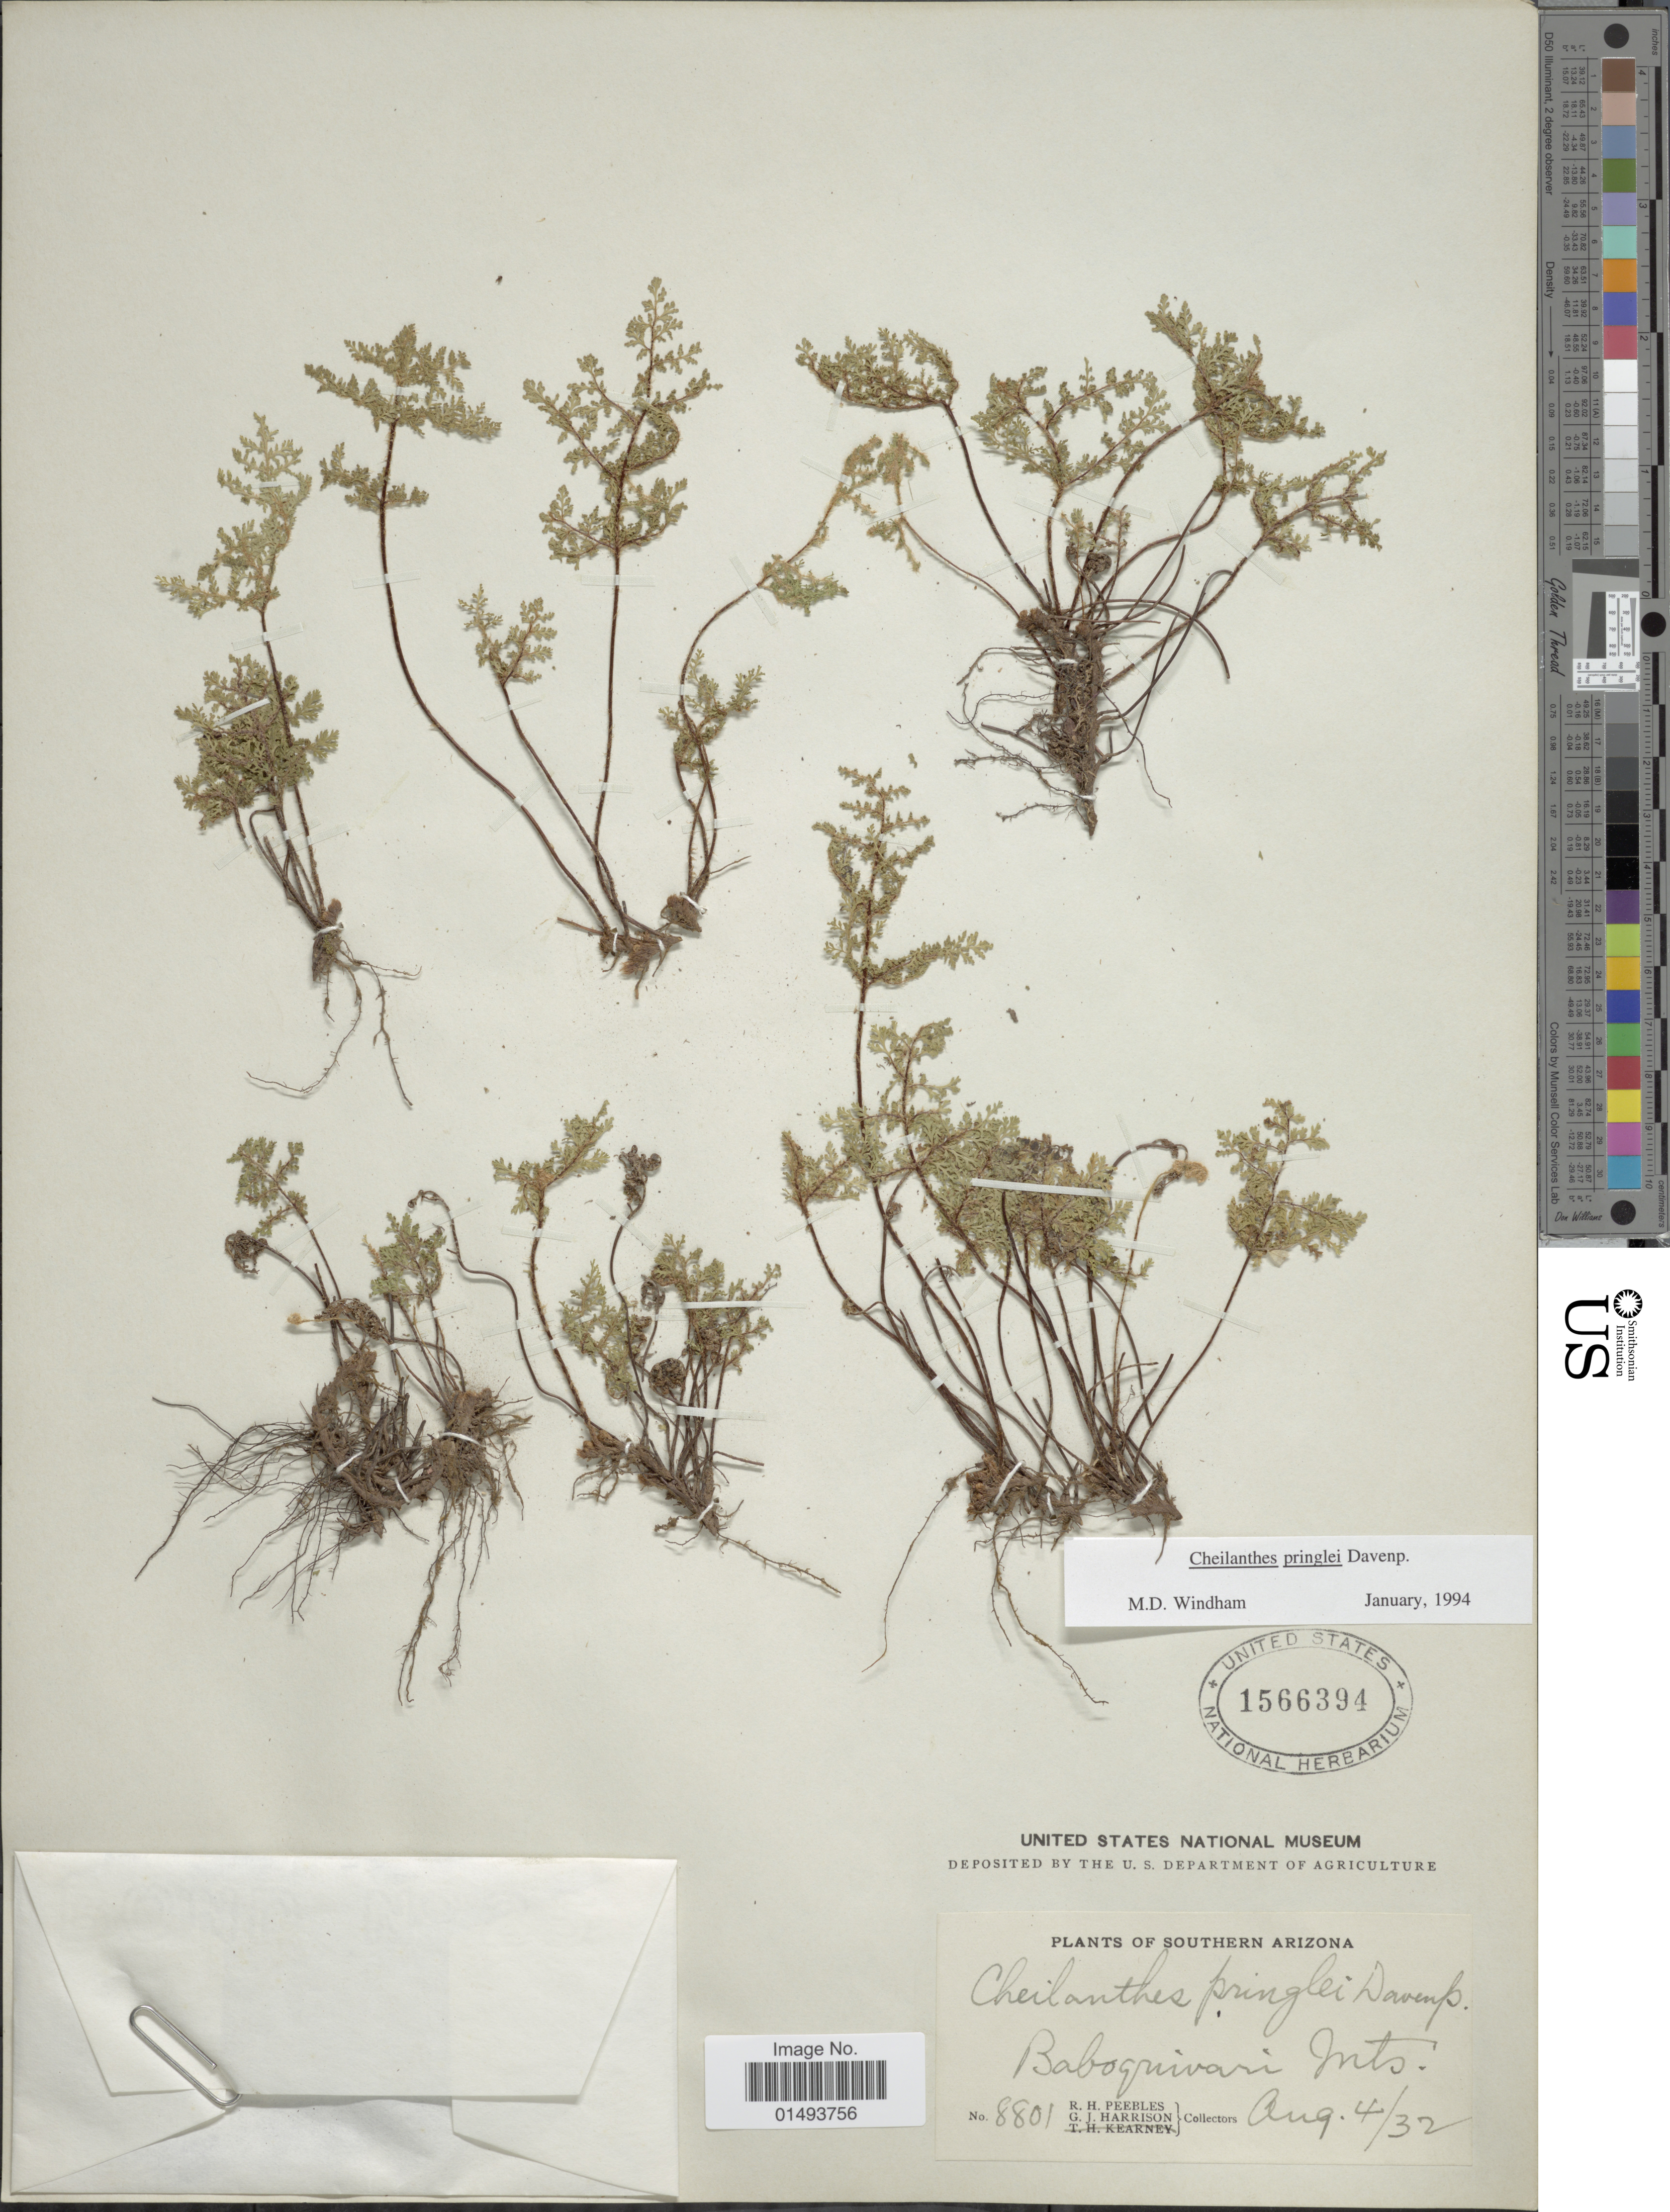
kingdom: Plantae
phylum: Tracheophyta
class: Polypodiopsida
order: Polypodiales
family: Pteridaceae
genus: Myriopteris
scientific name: Myriopteris pringlei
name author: (Davenp.) Grusz & Windham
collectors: R. H. Peebles & G. J. Harrison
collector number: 8801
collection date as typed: Transcribed d/m/y: 4/8/32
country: United States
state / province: Arizona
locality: Plants of Southern Arizona, Baboquivari Mts.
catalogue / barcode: US 1566394